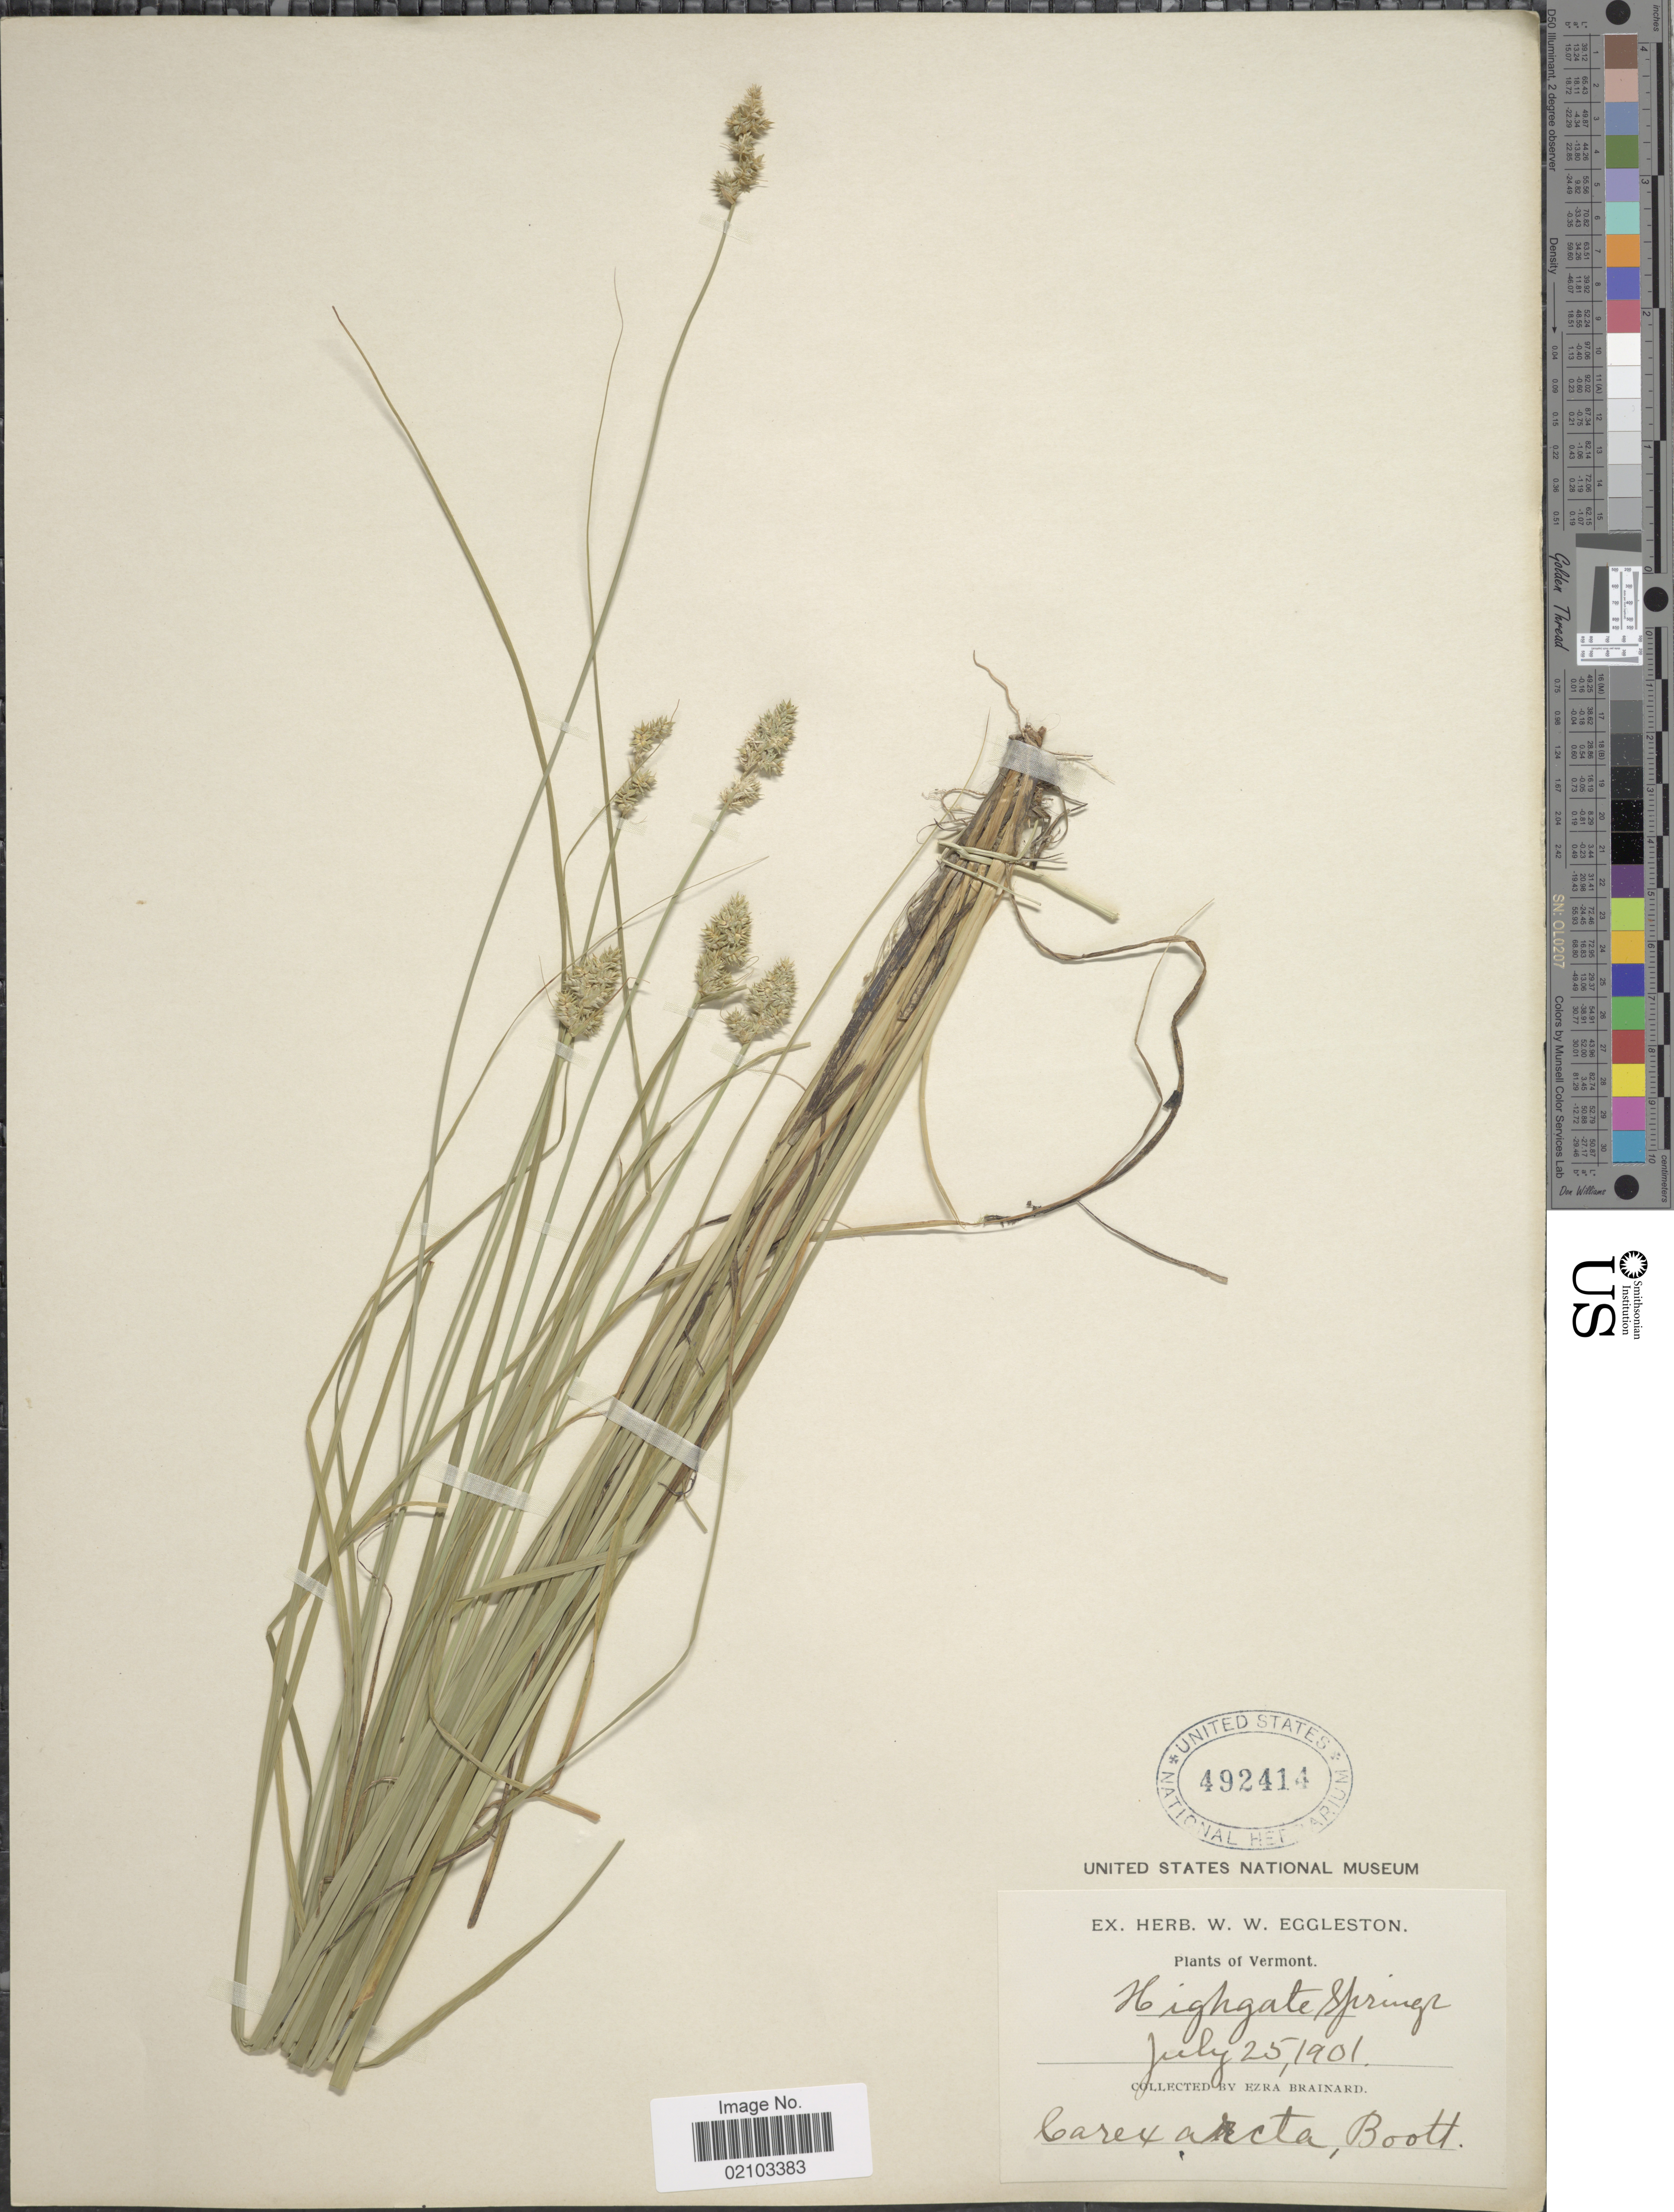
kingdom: Plantae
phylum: Tracheophyta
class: Liliopsida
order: Poales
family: Cyperaceae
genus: Carex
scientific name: Carex arcta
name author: Boott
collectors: E. Brainard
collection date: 1901-07-25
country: United States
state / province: Vermont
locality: Highgate Springs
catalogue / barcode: US 492414